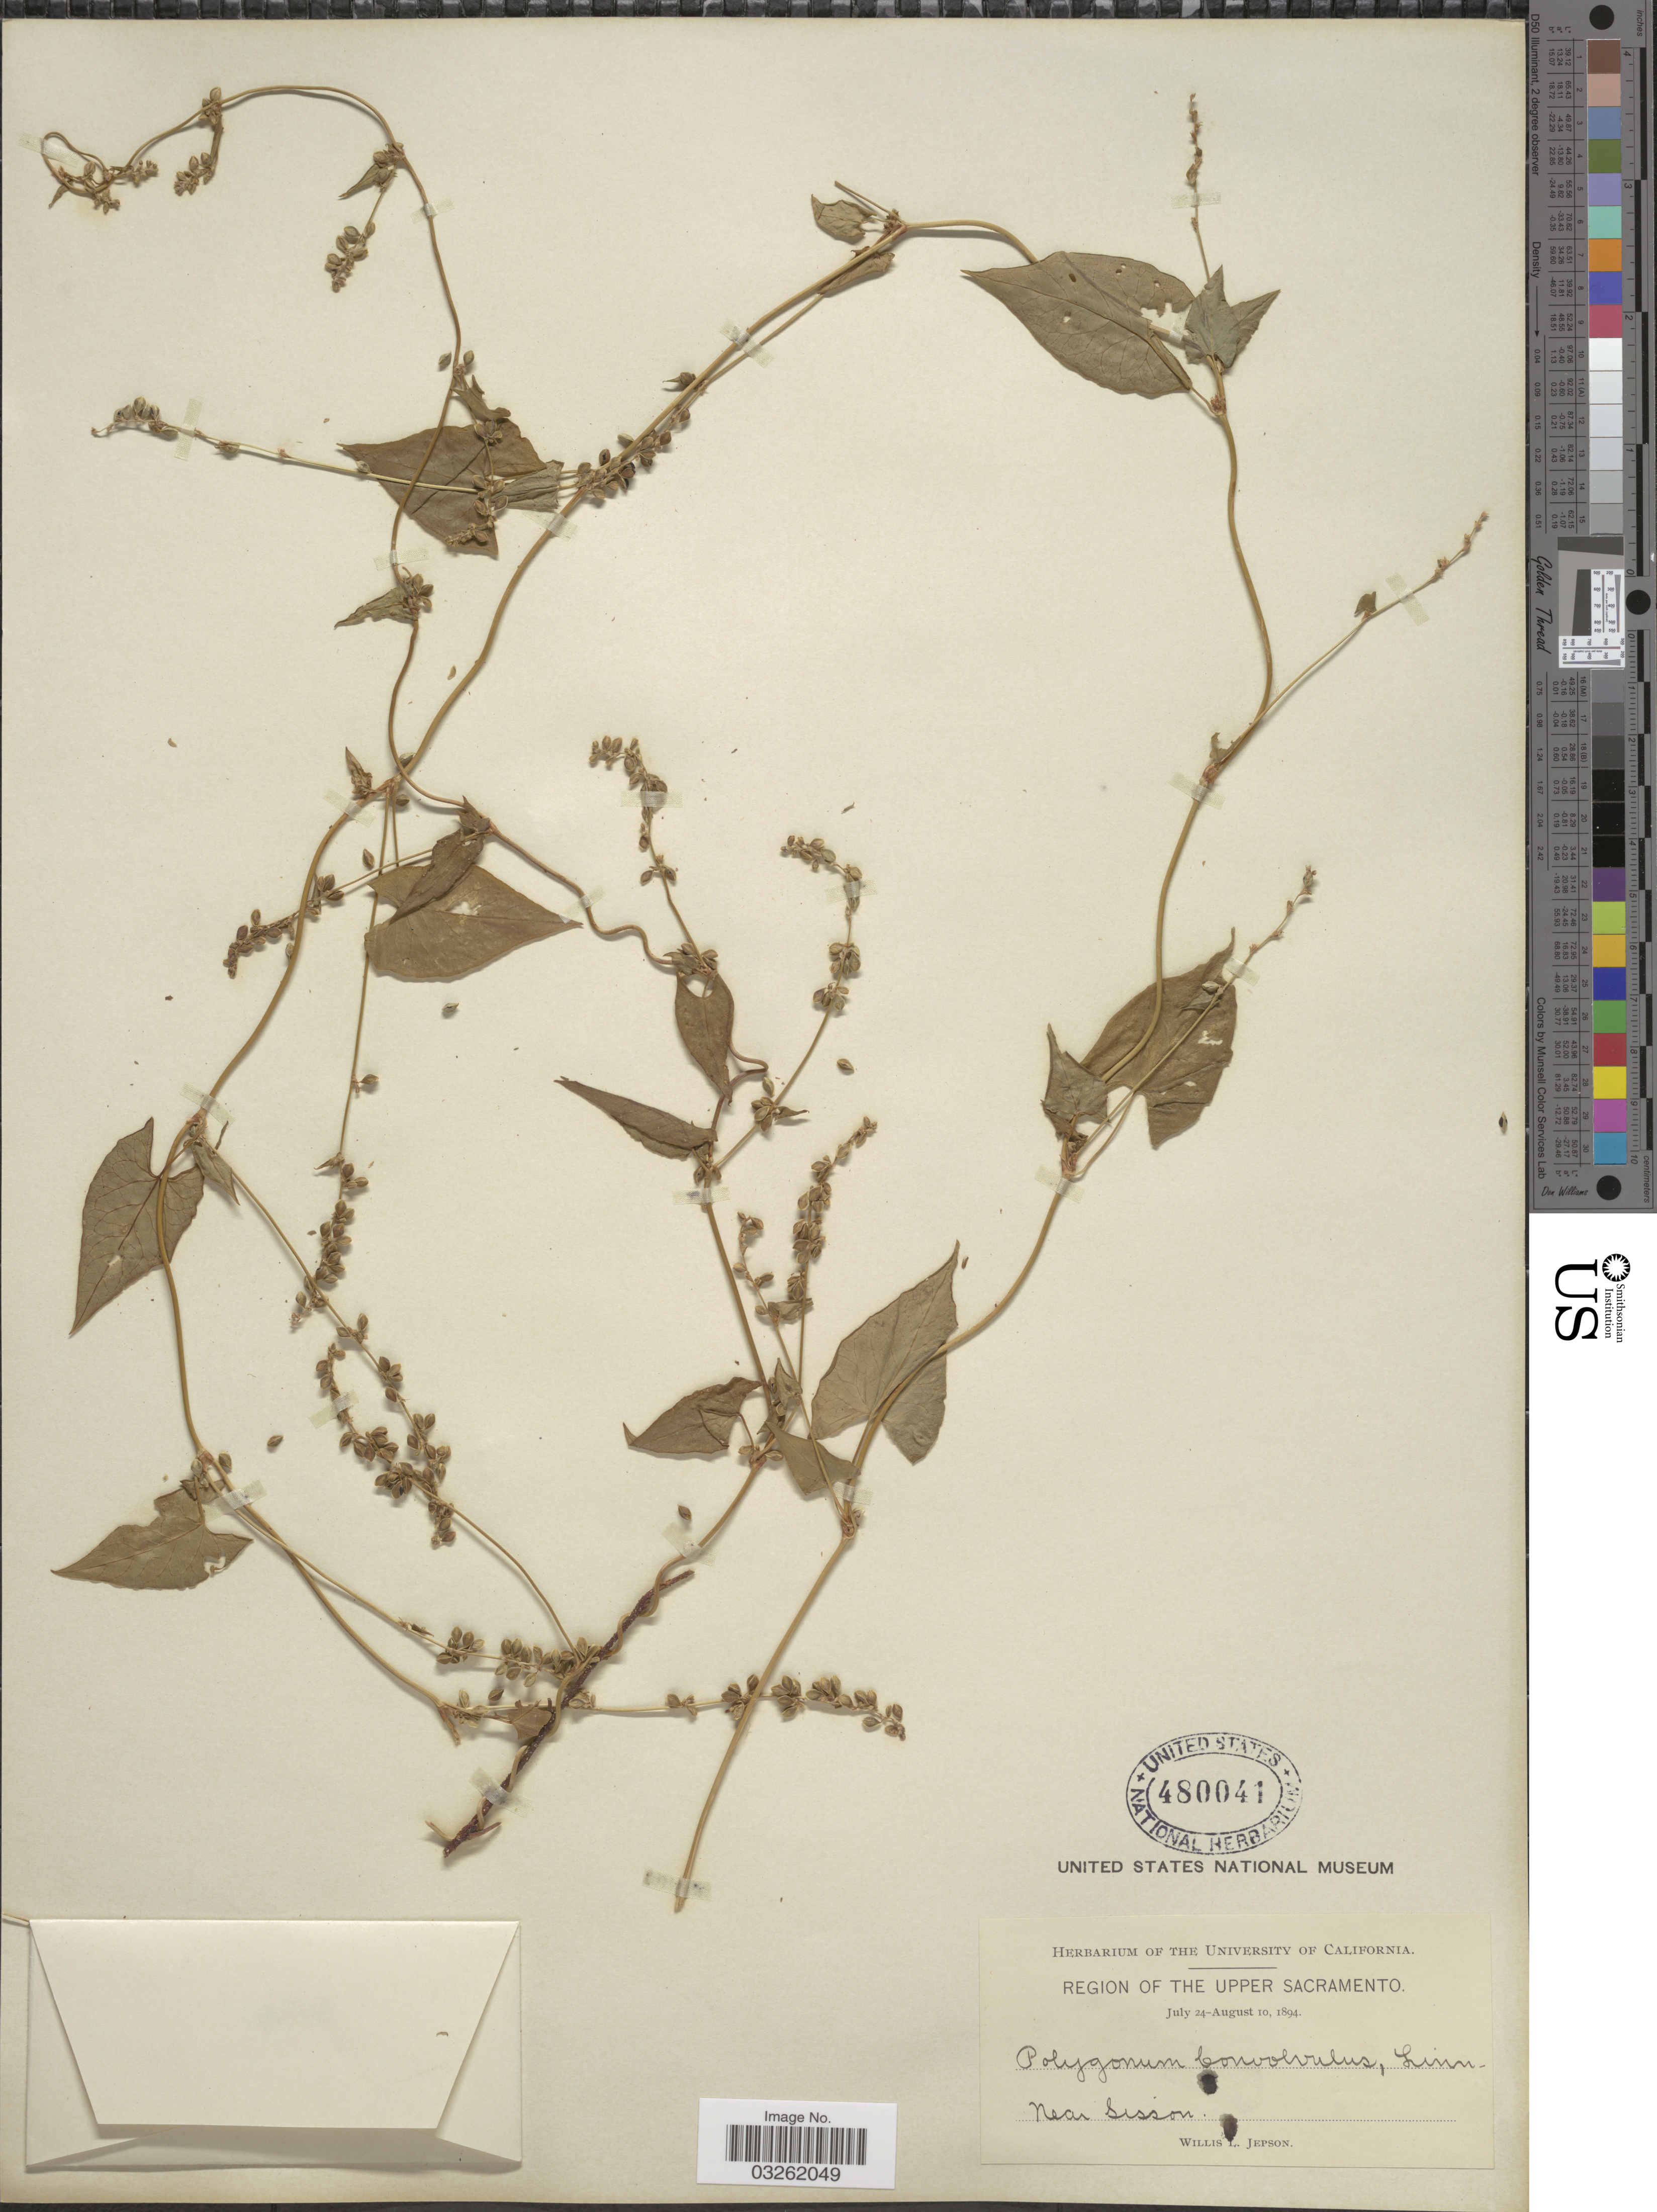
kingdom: Plantae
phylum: Tracheophyta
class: Magnoliopsida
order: Caryophyllales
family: Polygonaceae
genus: Fallopia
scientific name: Fallopia convolvulus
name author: (L.) Á. Löve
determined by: Strong, M. T., (US), Smithsonian Institution - National Museum of Natural History (UNITED STATES)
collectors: W. L. Jepson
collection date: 1894-07-24/1894-08-10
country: United States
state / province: California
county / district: Sacramento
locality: Region of the Upper Sacramento. Near Sisson.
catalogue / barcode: US 480041